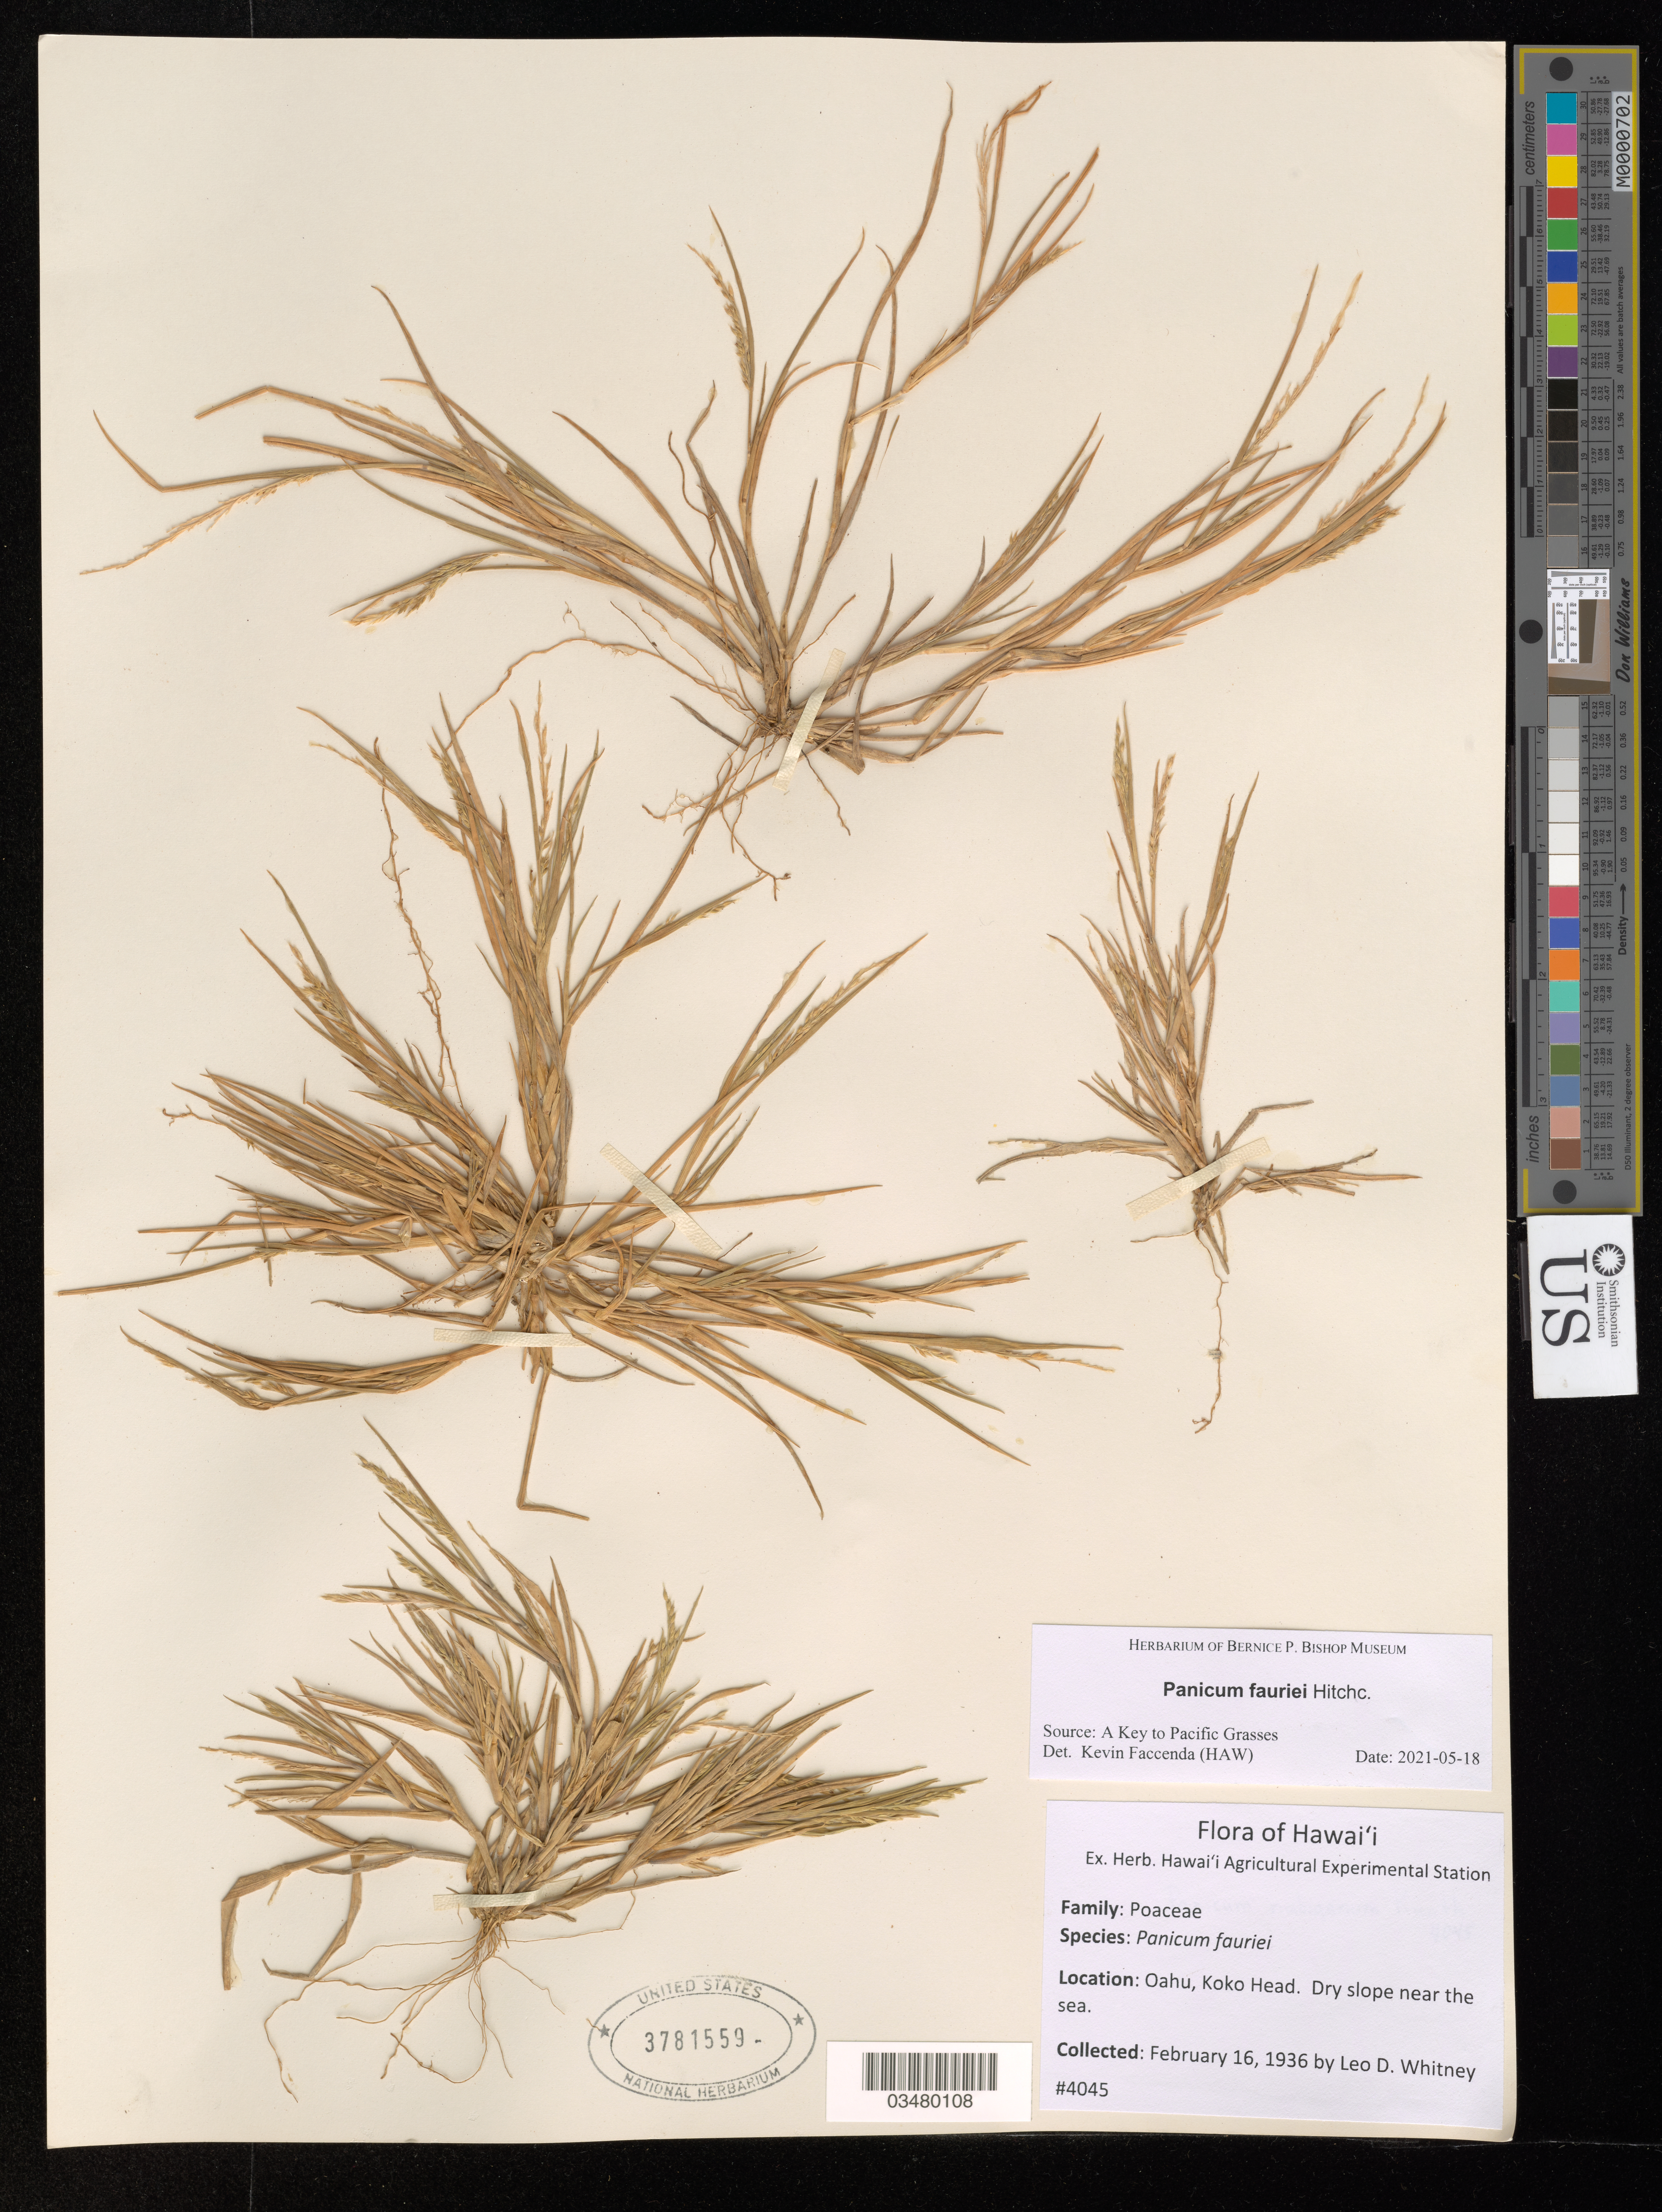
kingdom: Plantae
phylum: Tracheophyta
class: Liliopsida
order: Poales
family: Poaceae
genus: Panicum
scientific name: Panicum fauriei var. latius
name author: (H. St. John) Davidse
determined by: Wagner, W. L., (BOT), Smithsonian Institution - National Museum of Natural History (UNITED STATES)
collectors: L. Whitney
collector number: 4045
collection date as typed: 16 Feb 1936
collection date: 1936-02-16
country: United States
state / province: Hawaii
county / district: Honolulu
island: Oahu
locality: Koko Head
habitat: Dry slope near the sea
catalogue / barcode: US 3781559